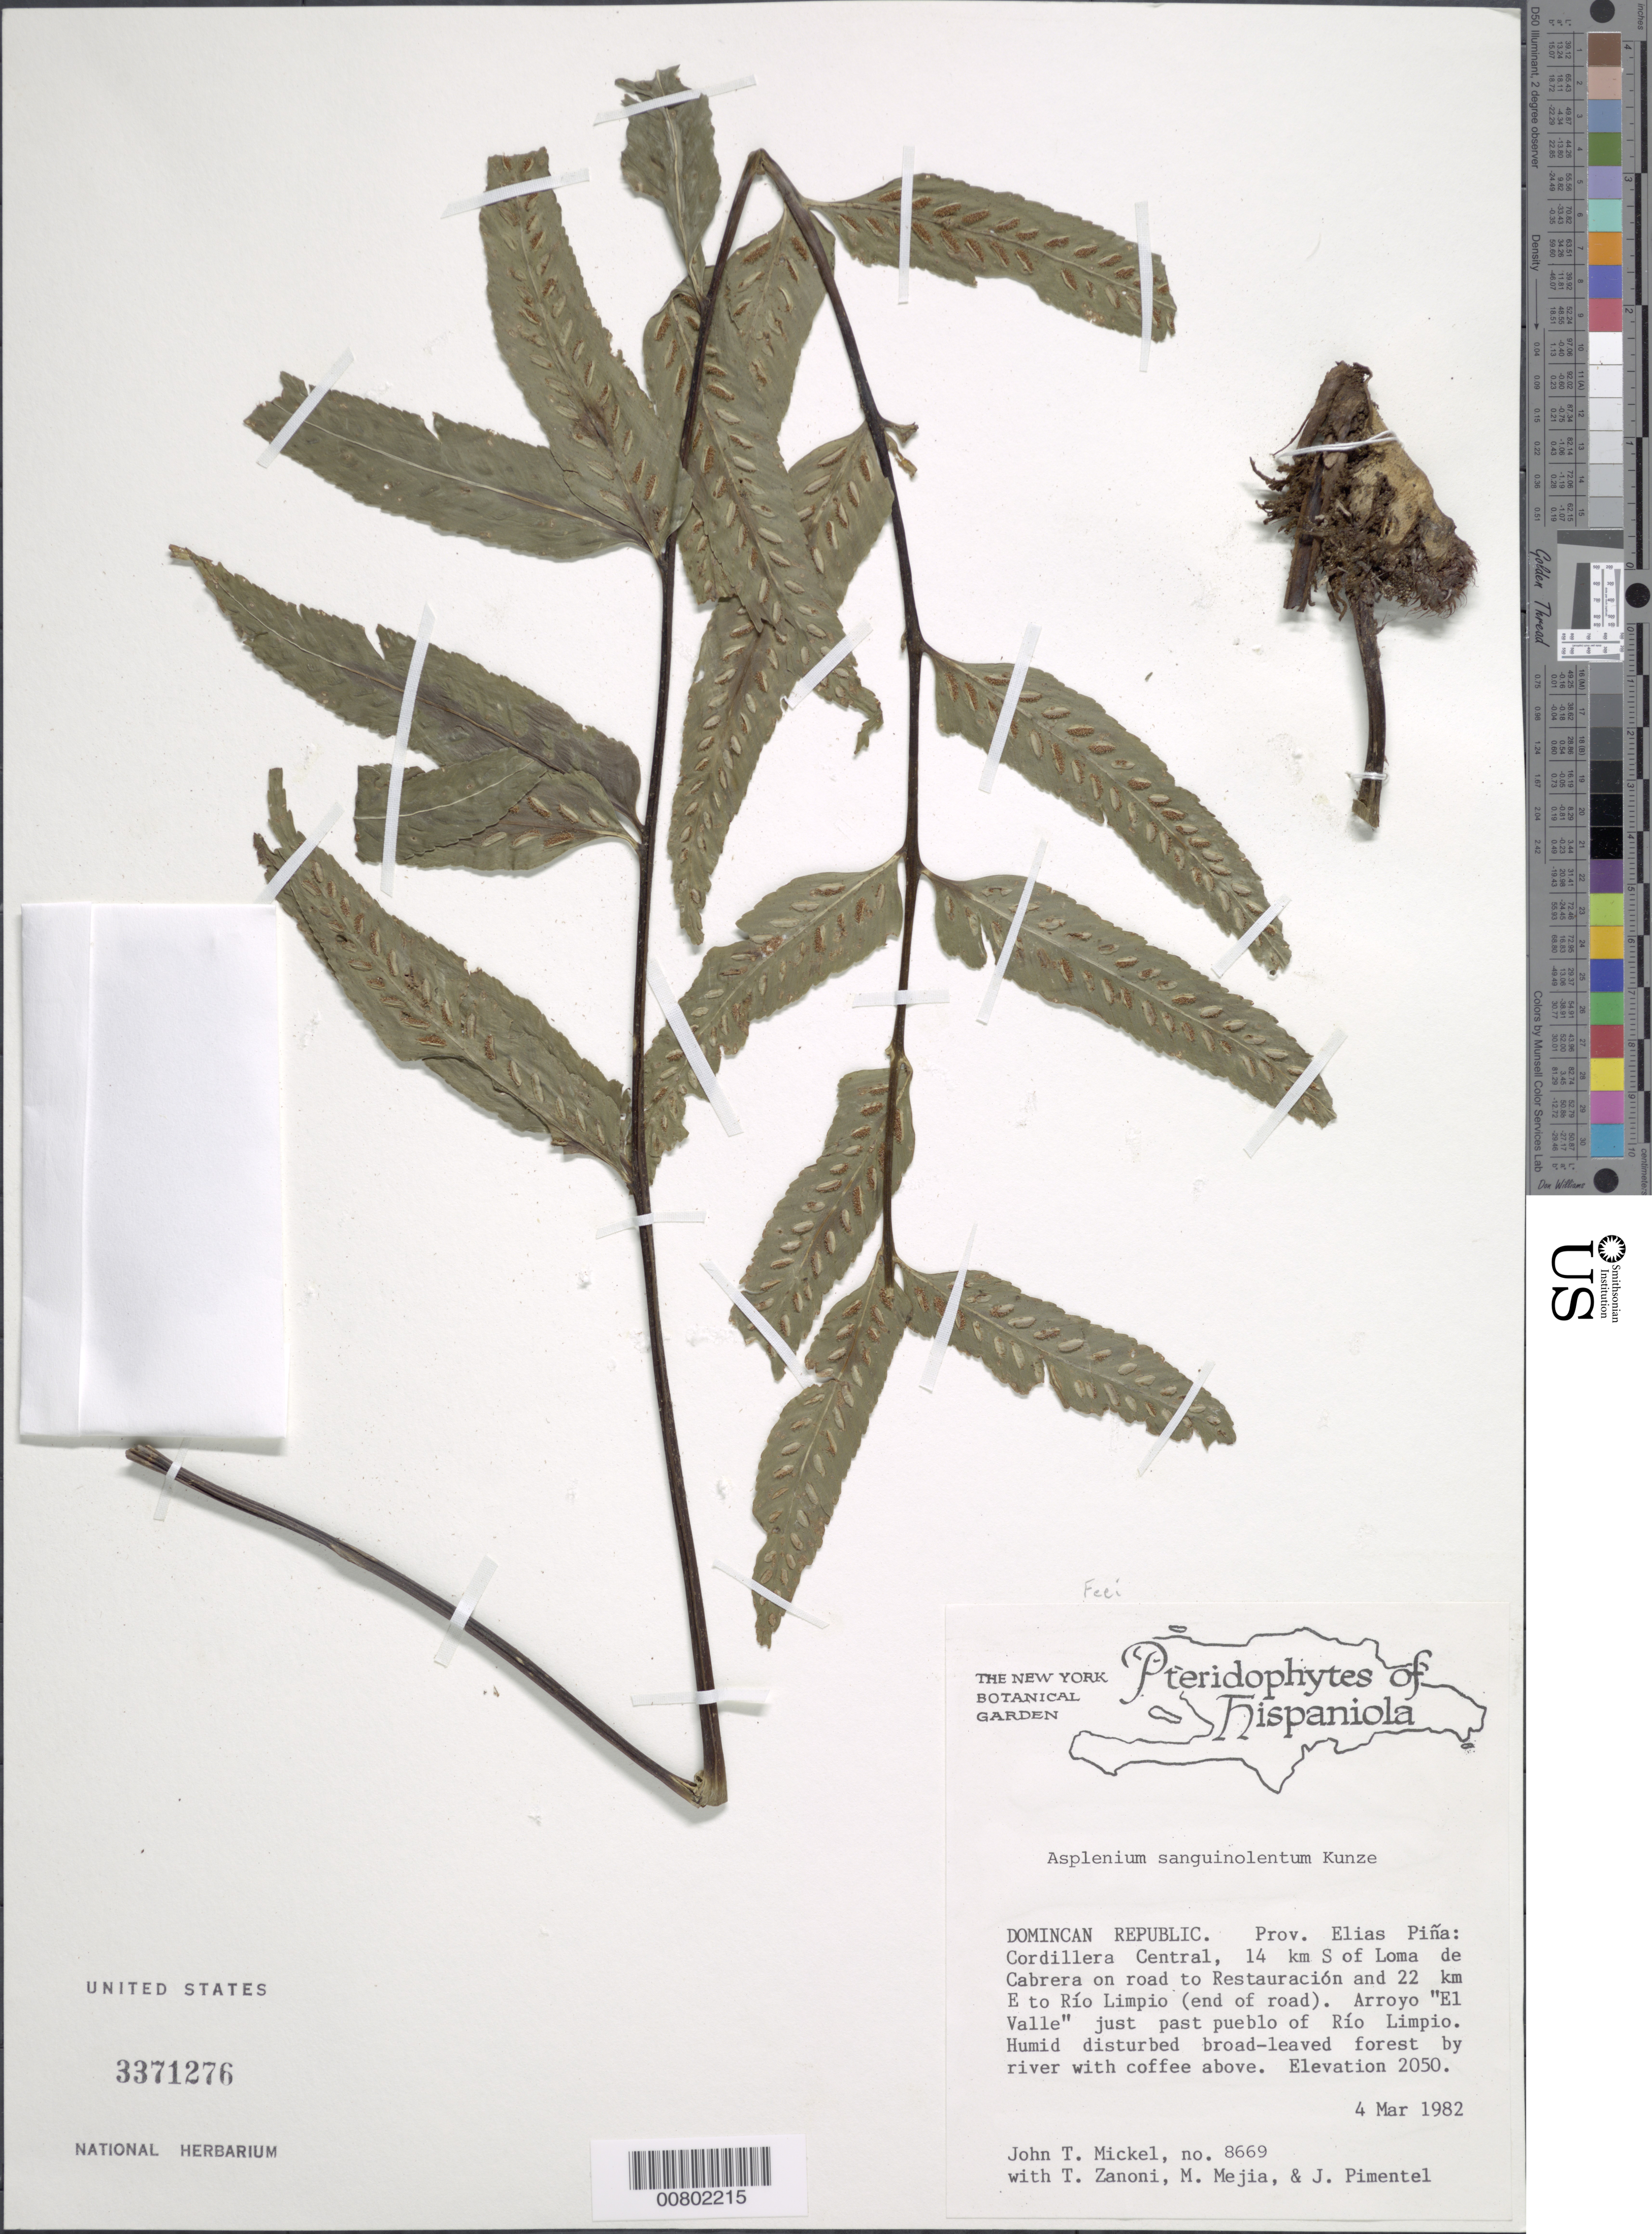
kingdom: Plantae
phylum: Tracheophyta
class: Polypodiopsida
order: Polypodiales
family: Aspleniaceae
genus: Asplenium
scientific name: Asplenium feei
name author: Kunze ex Fée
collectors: J. T. Mickel, T. A. Zanoni, M. Mejia & J. Pimentel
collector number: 8669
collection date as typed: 04 Mar 1982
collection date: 1982-03-04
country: Dominican Republic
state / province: Elias Pina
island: Hispaniola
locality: Cordillera Central, 14 km S of Loma de Cabrera on road to Restauración, 22 km E to Río Limpio, Arroyo "El Valle" just past pueblo of Río Limpio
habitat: Humid disturbed broad-leaved forest by river with coffee above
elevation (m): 2050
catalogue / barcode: US 3371276